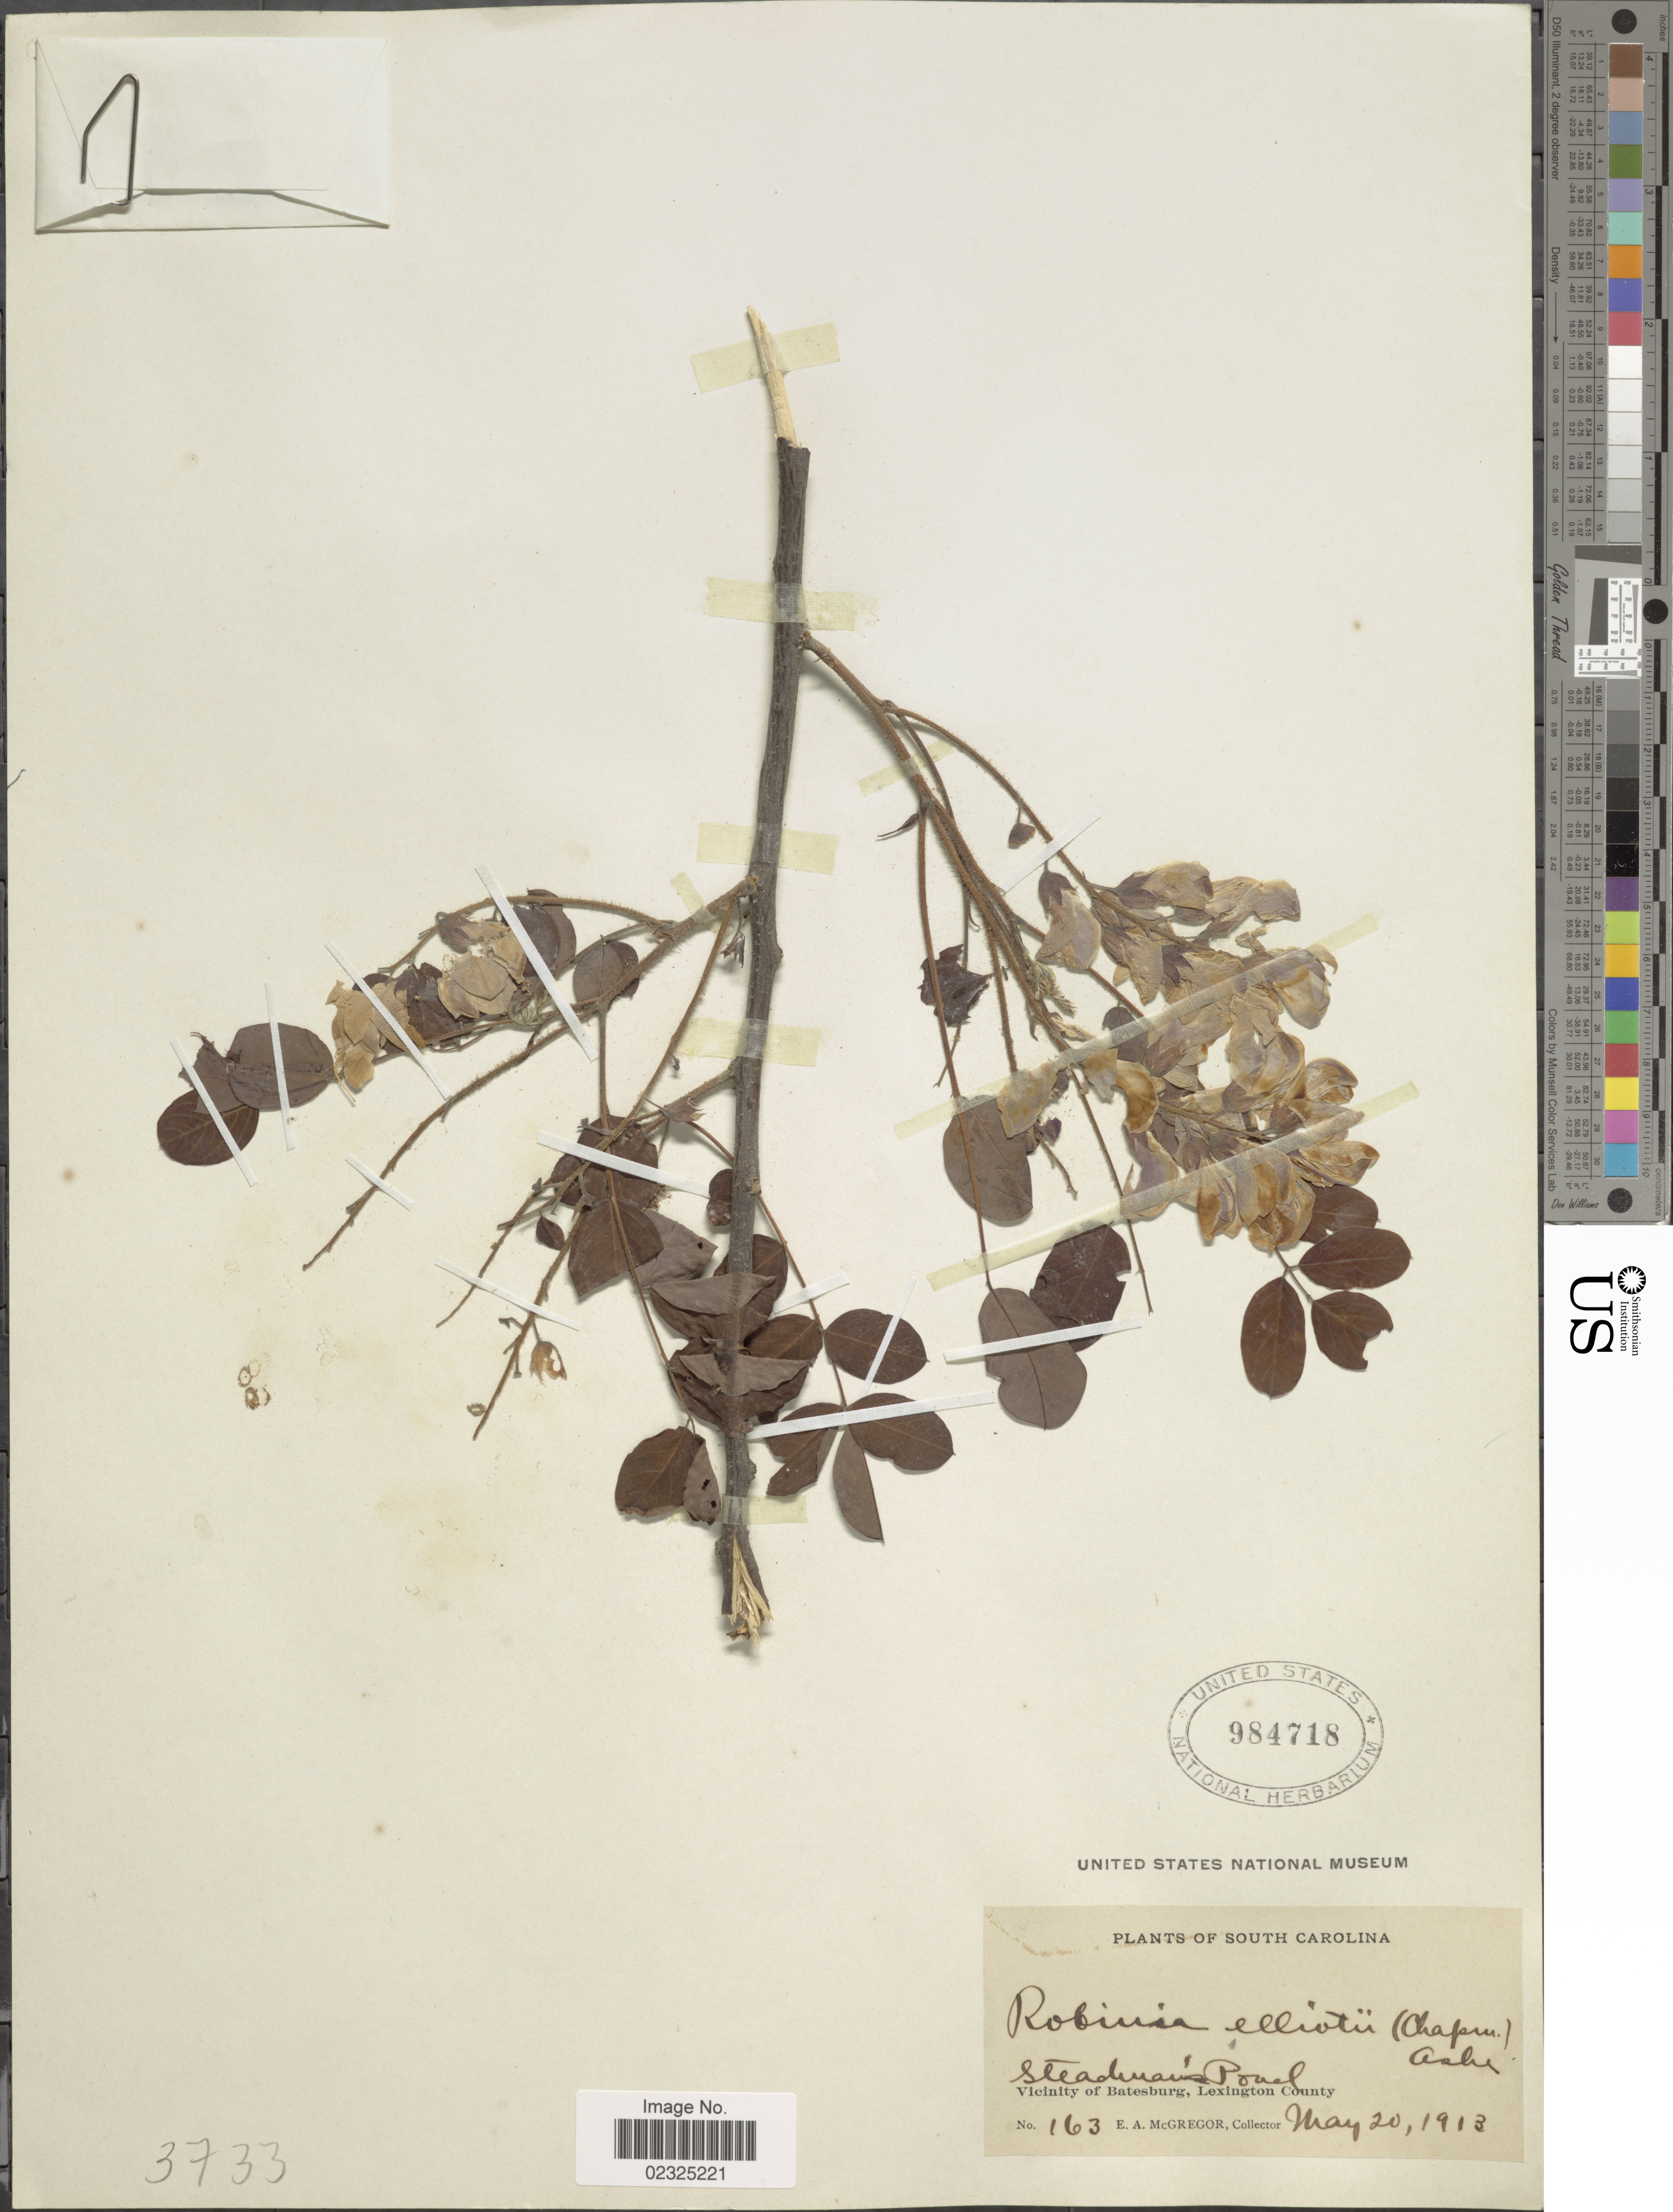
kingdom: Plantae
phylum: Tracheophyta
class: Magnoliopsida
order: Fabales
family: Fabaceae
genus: Robinia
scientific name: Robinia elliottii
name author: (Chapm.) Ashe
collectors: E. A. McGregor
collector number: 163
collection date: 1913-05-20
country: United States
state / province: South Carolina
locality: Steadman's Pond, vicinity of Batesburg, Lexington County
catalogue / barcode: US 984718